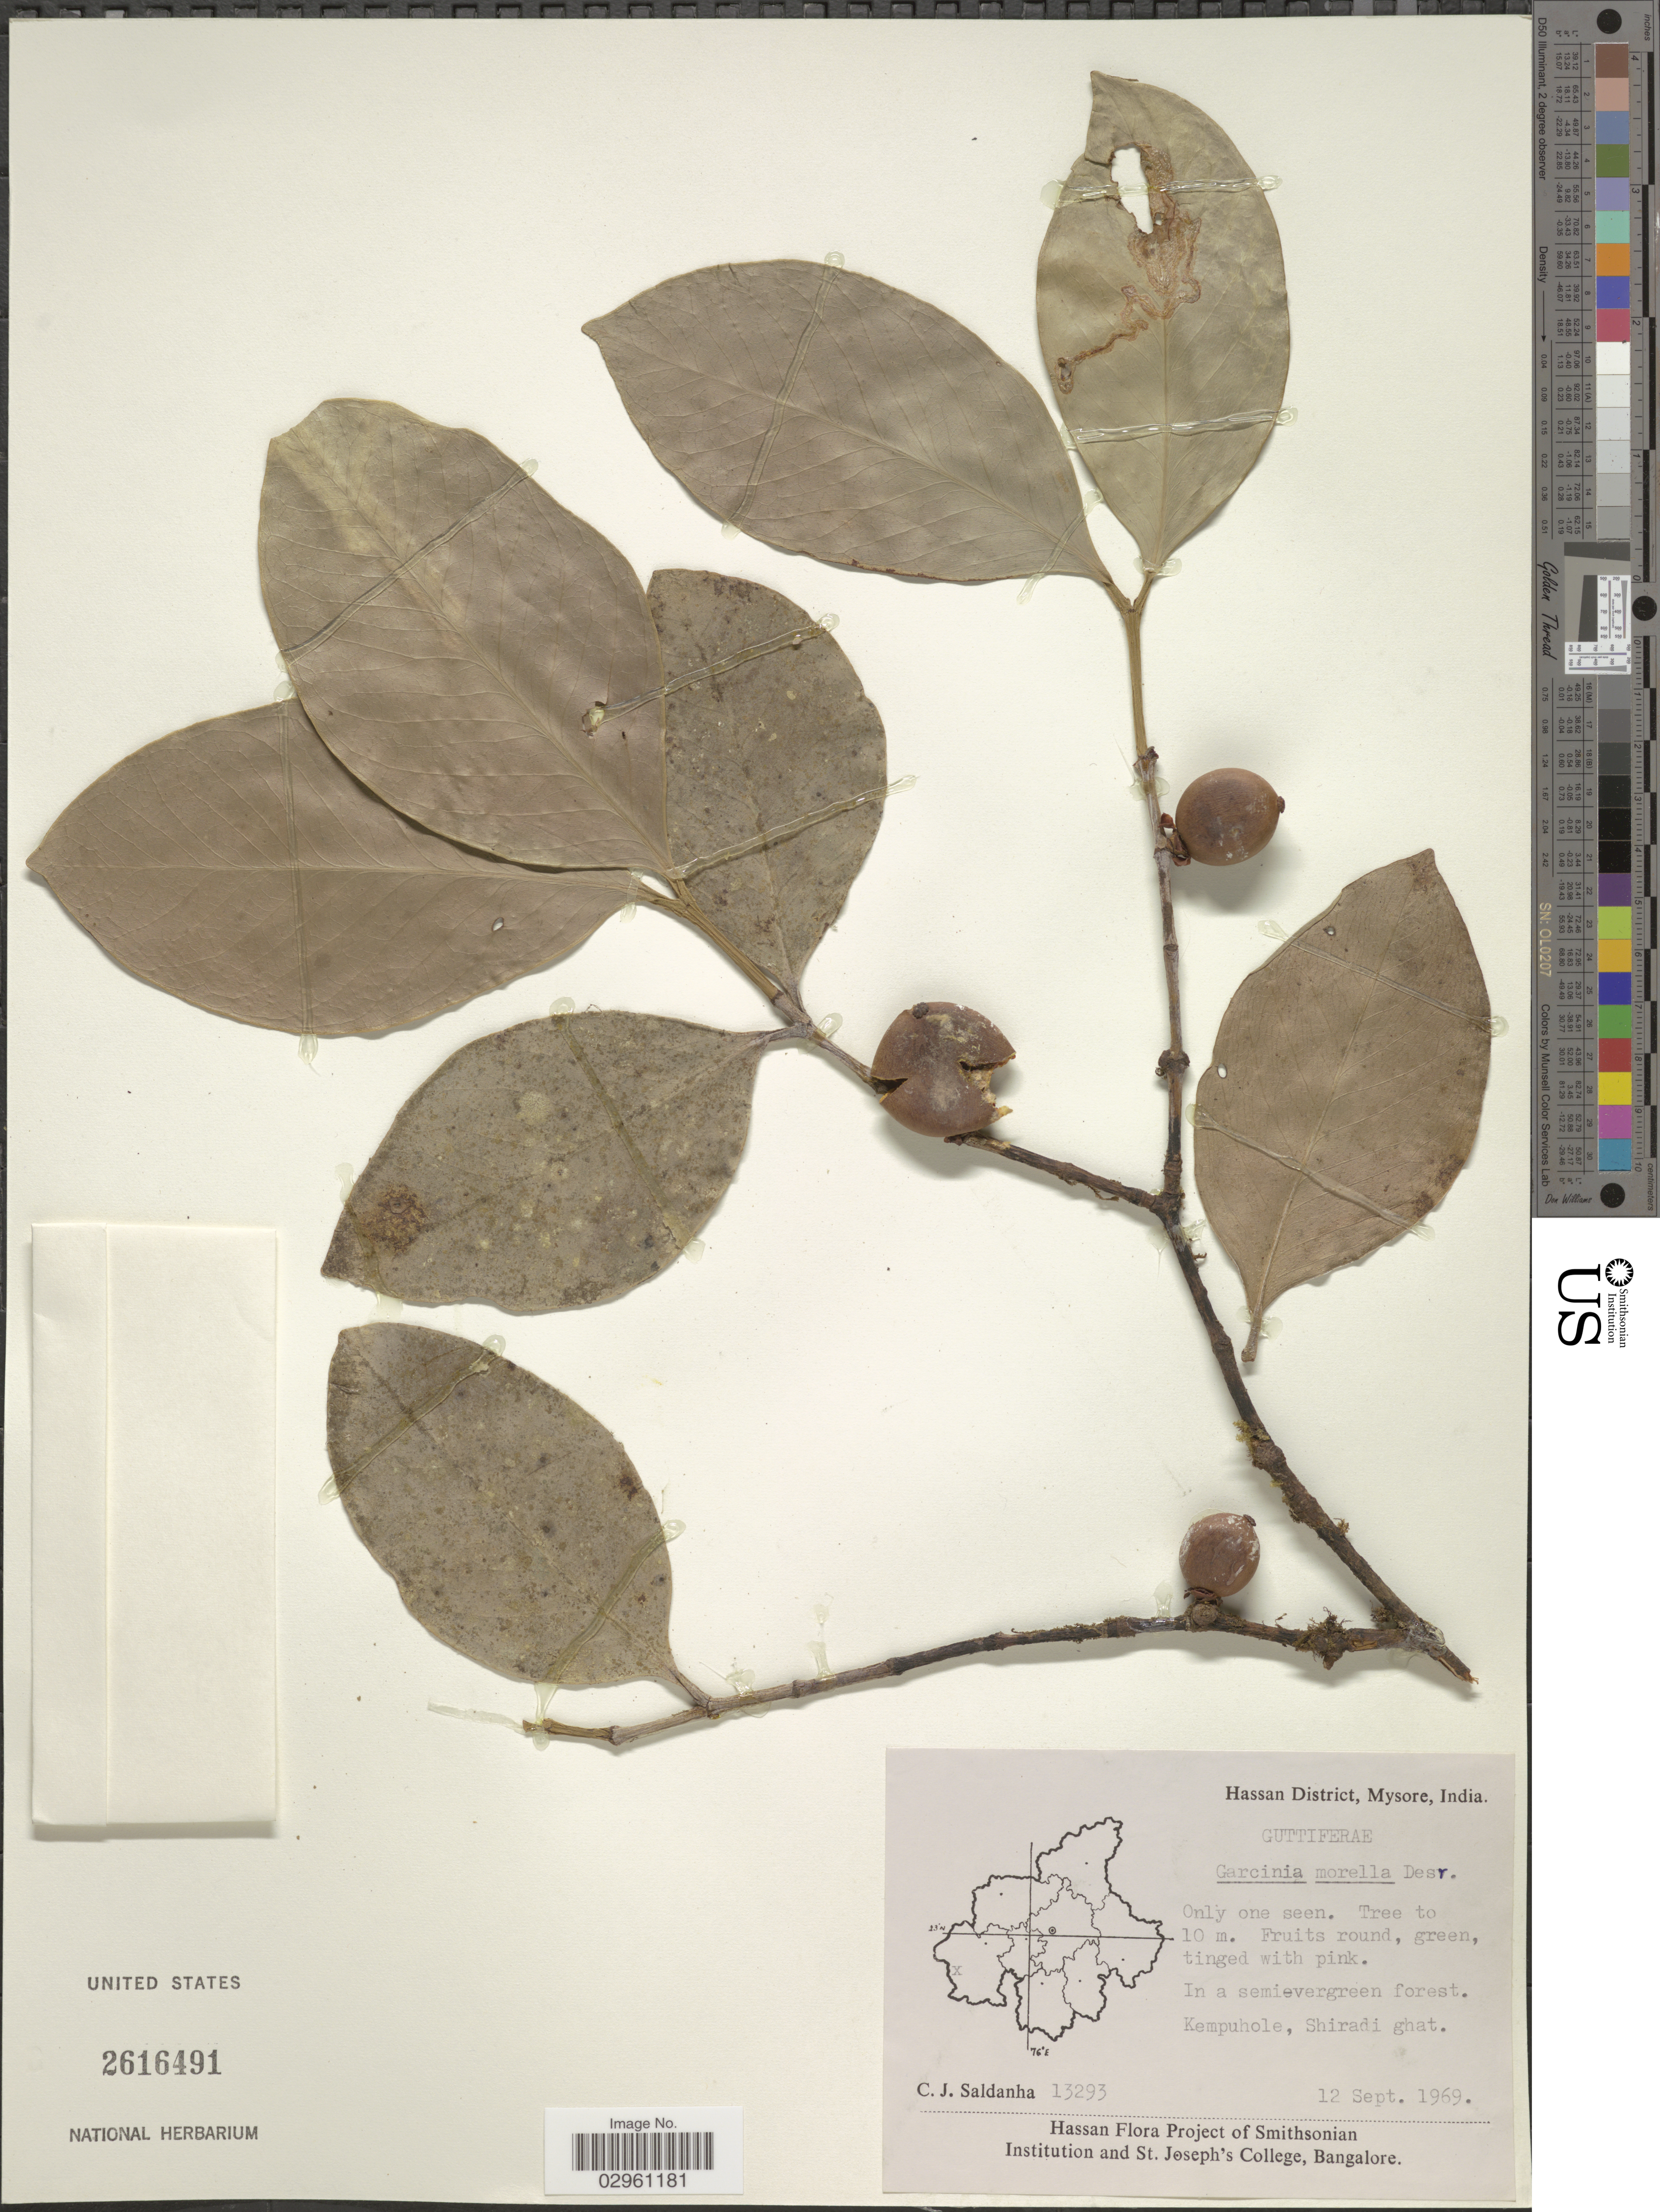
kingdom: Plantae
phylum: Tracheophyta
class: Magnoliopsida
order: Malpighiales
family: Clusiaceae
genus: Garcinia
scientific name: Garcinia morella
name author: (Gaertn.) Desr.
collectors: C. J. Saldanha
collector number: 13293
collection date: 1969-09-12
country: Sri Lanka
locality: Ceylon. Hassan District, Mysore. In a semievergreen forest. Kempuhole, Shiradi ghat.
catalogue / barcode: US 2616491